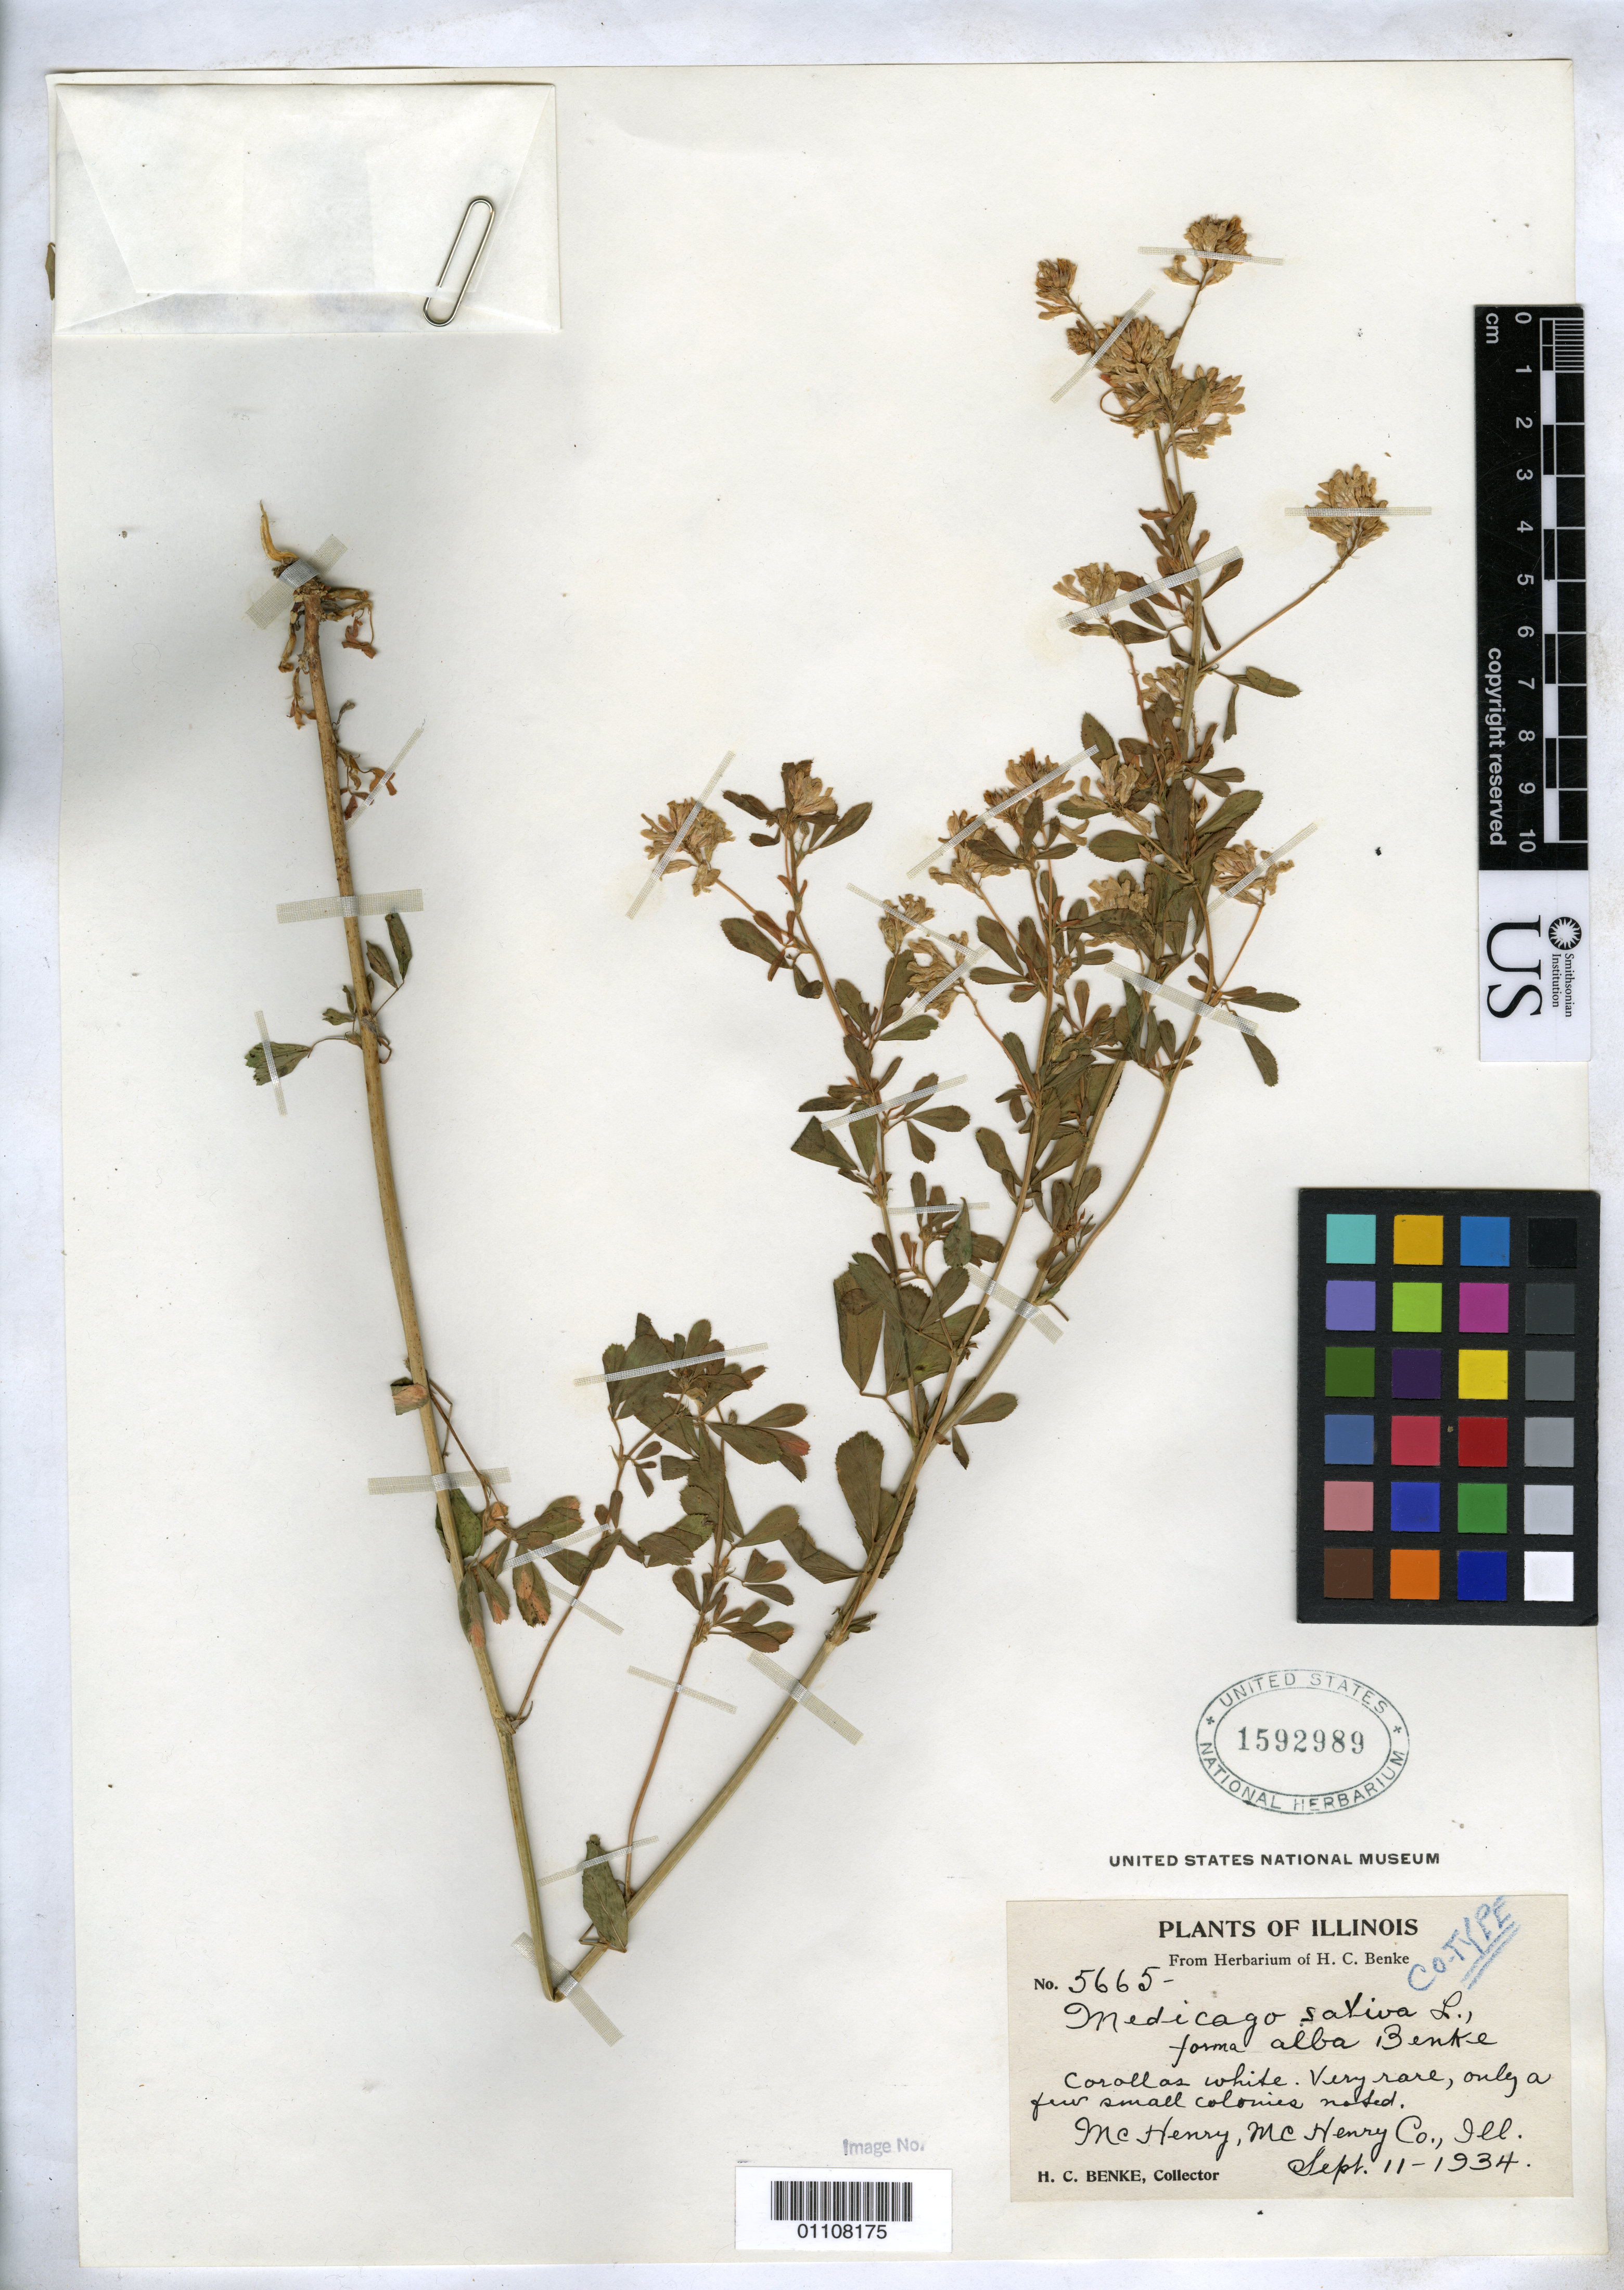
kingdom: Plantae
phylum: Tracheophyta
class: Magnoliopsida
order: Fabales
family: Fabaceae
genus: Medicago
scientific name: Medicago sativa f. alba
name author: Benke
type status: Isotype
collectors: H. Benke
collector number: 5665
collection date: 1934-09-11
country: United States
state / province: Illinois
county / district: McHenry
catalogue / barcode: US 1592989